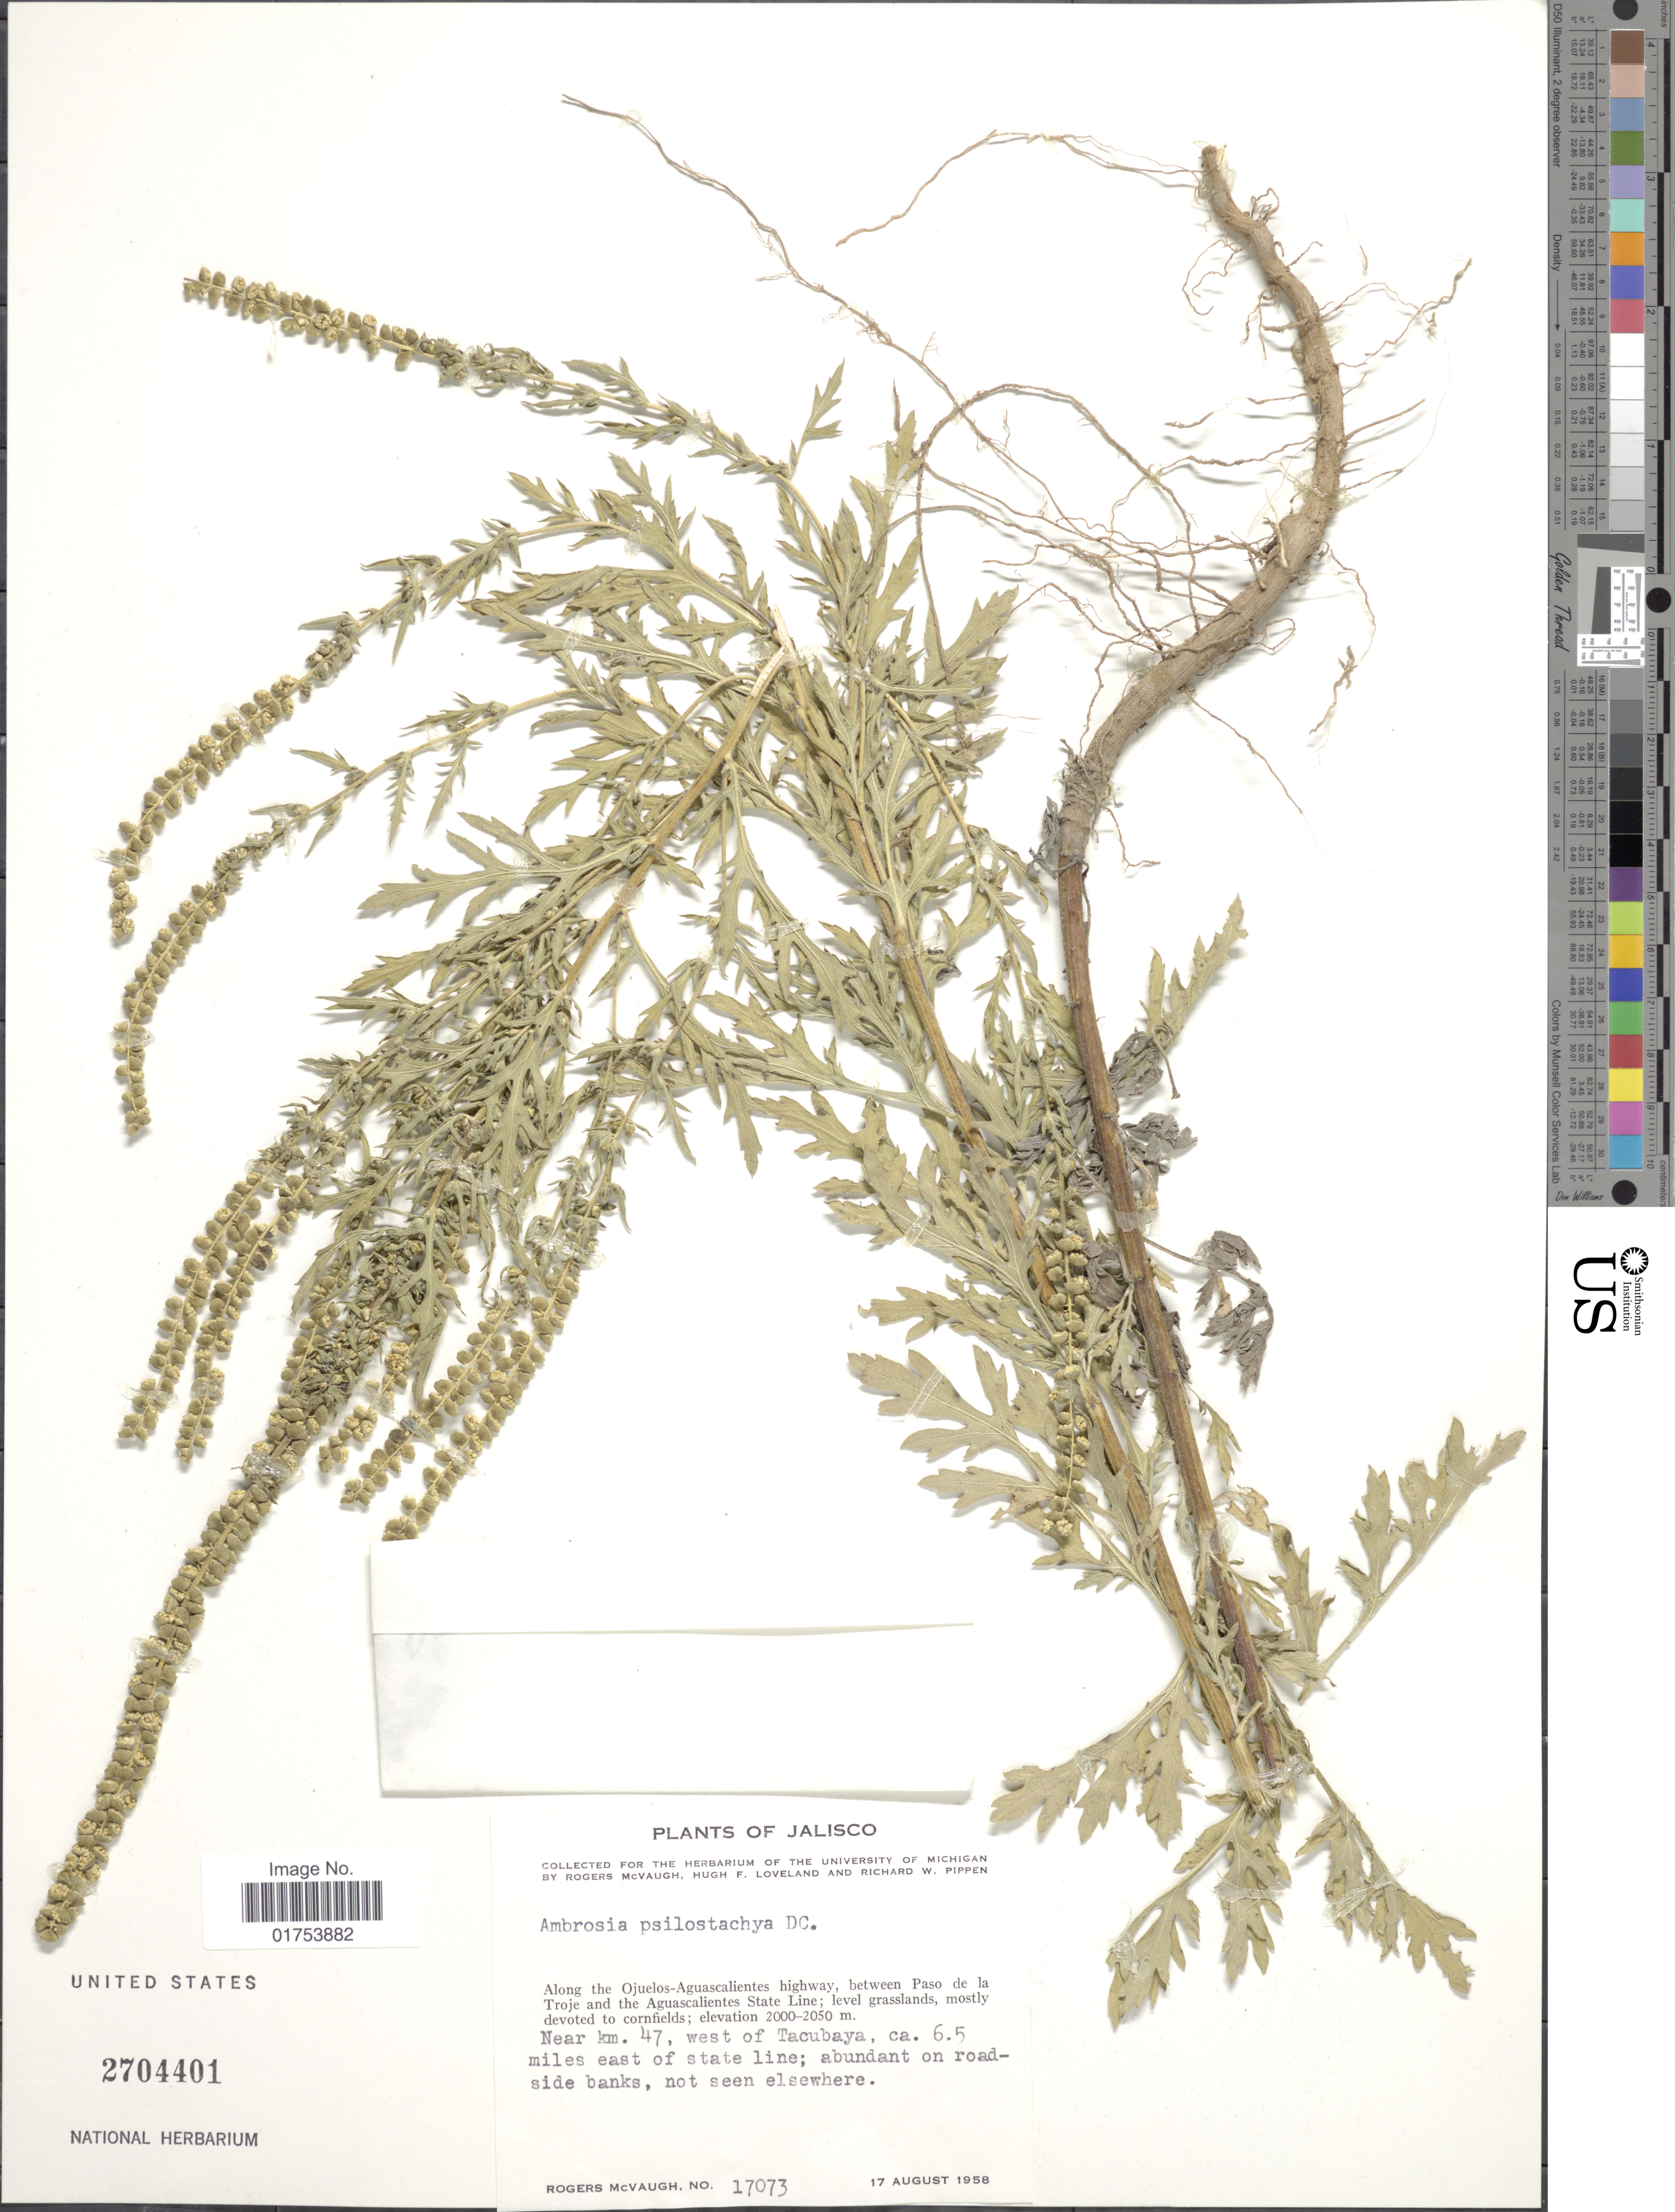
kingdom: Plantae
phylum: Tracheophyta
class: Magnoliopsida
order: Asterales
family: Asteraceae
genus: Ambrosia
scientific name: Ambrosia psilostachya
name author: DC.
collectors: R. McVaugh, H. Loveland & R. W. Pippen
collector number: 17073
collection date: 1958-08-17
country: Mexico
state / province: Jalisco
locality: Along the Ojuelos-Aguascalientes highway, between Paso de la Troje and the Aguascalientes State Line, near Km 47, west of Tacubaya, ca. 6.5 miles east of state line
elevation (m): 2000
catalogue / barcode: US 2704401